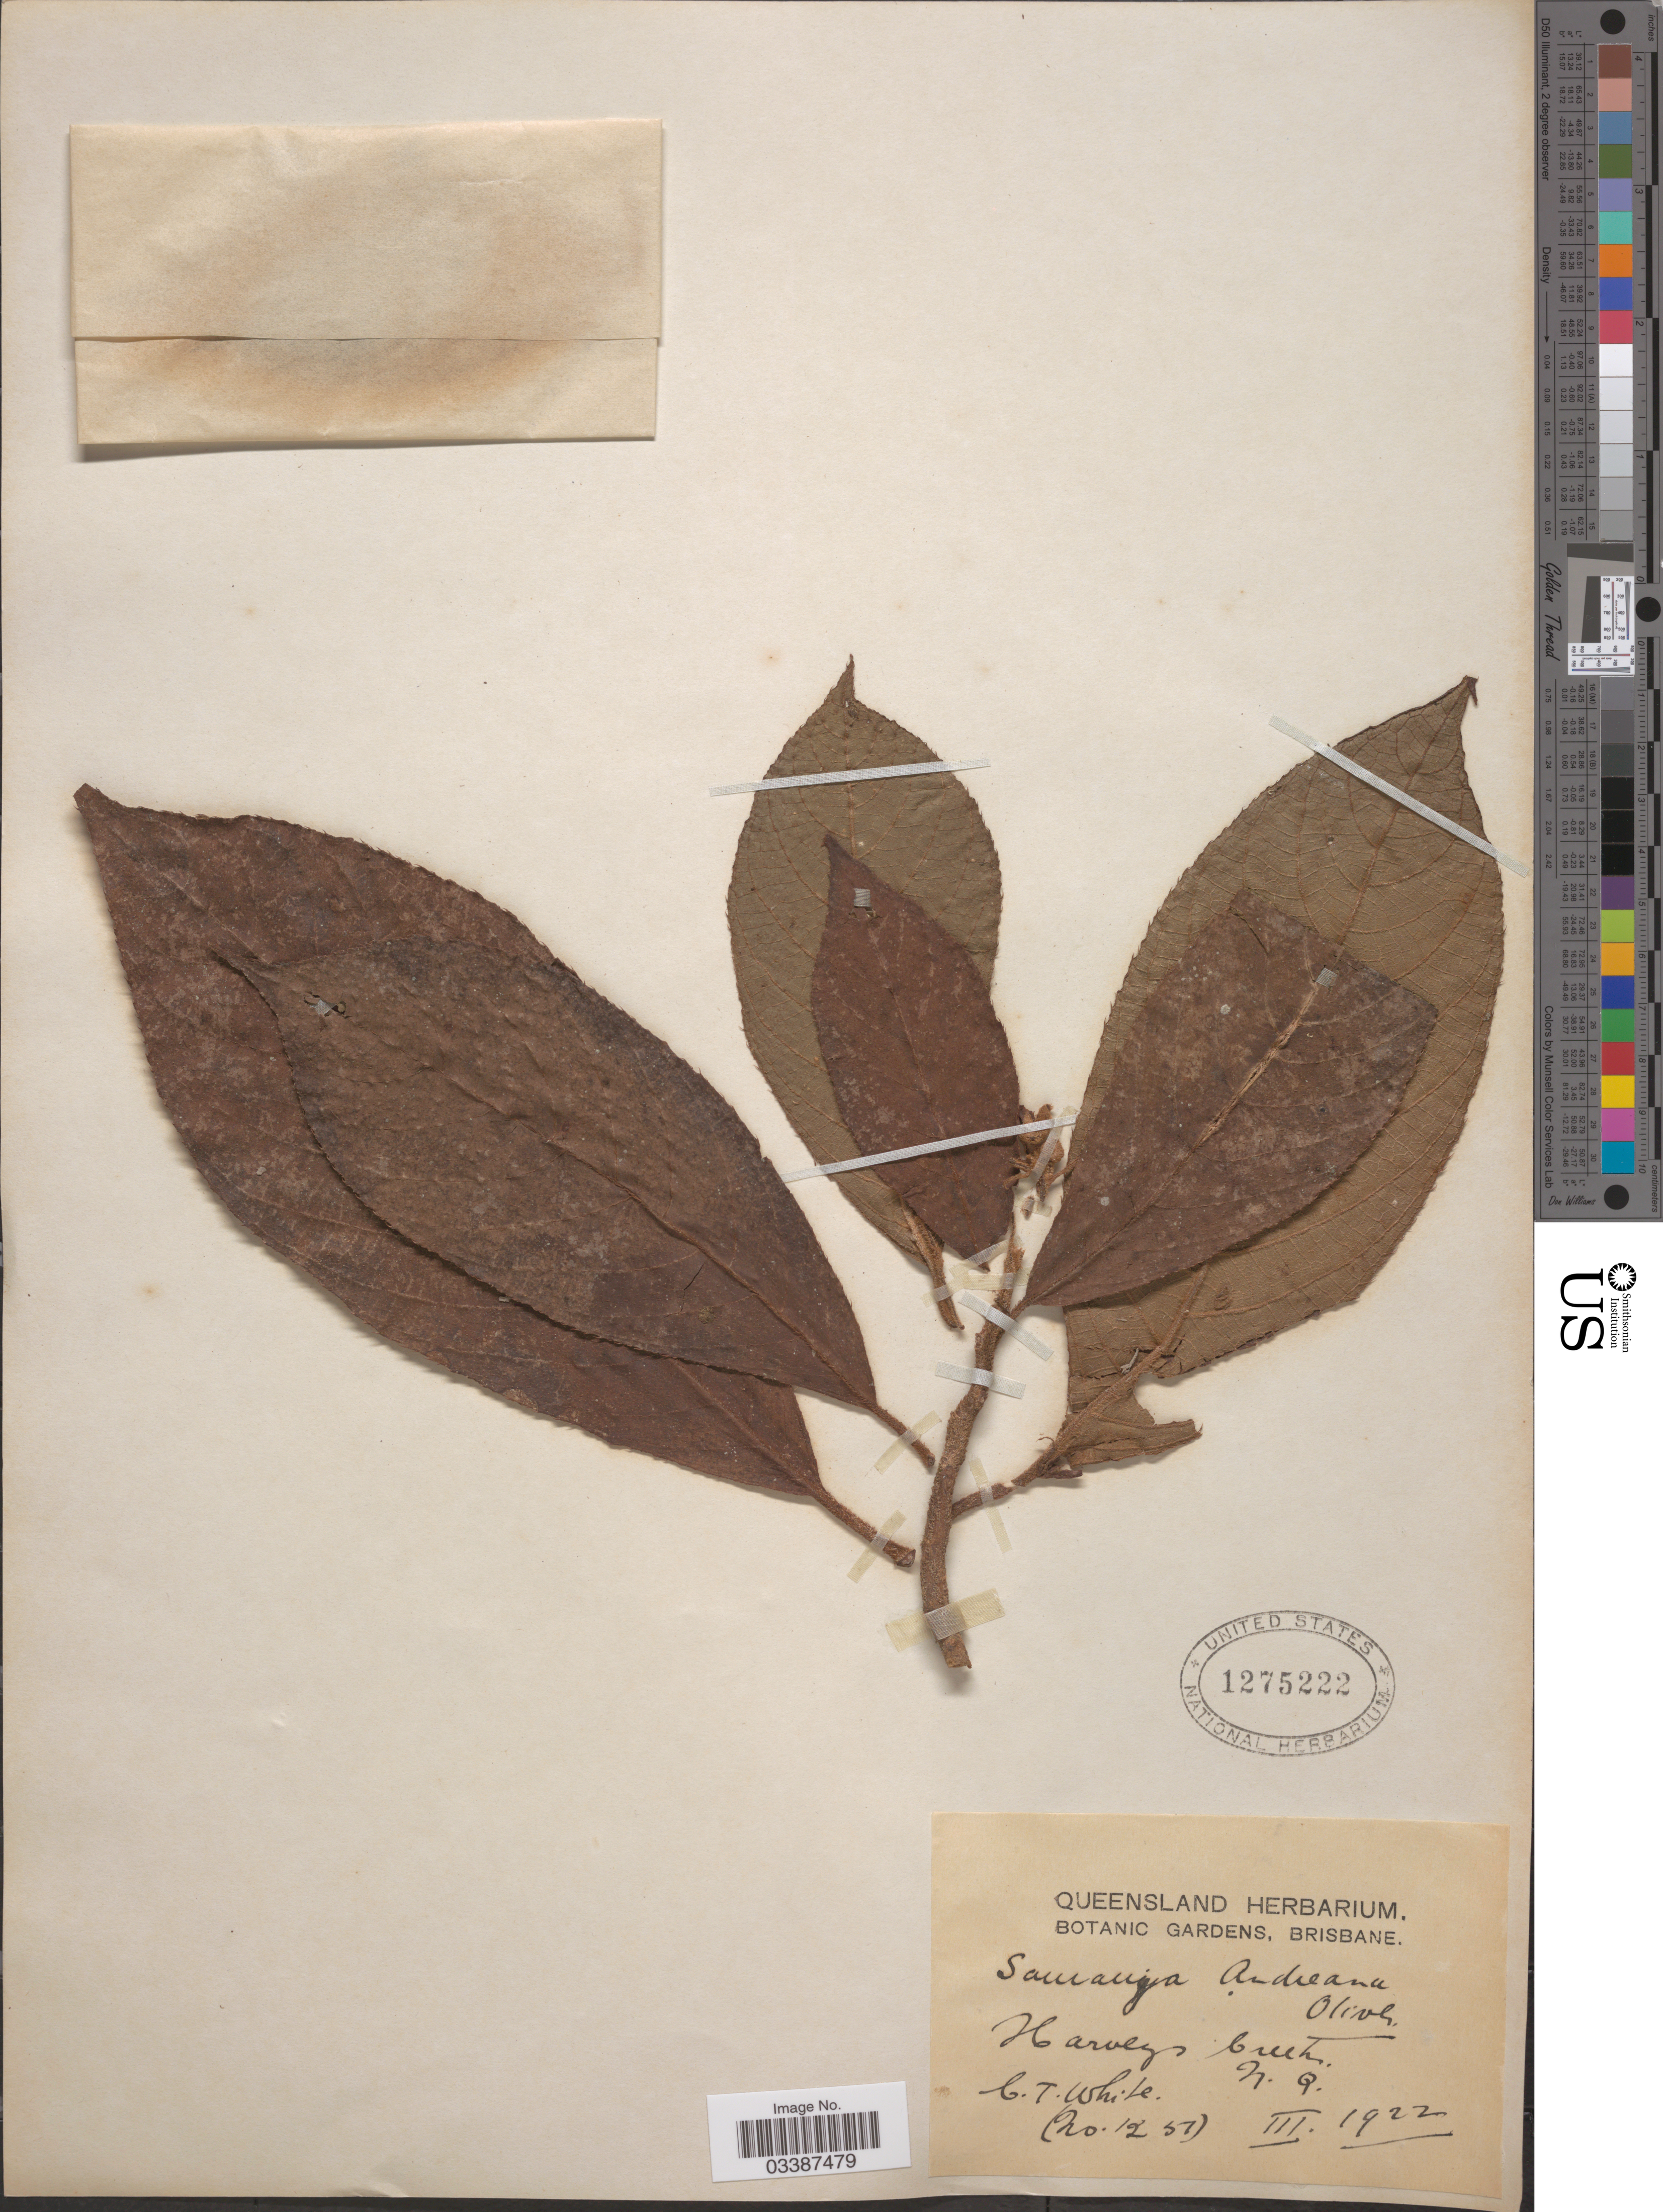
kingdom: Plantae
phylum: Tracheophyta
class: Magnoliopsida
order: Ericales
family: Actinidiaceae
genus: Saurauia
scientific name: Saurauia andreana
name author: F. Muell.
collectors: C. T. White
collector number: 1251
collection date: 1922-03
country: Australia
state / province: Queensland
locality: Harveys Creek. N. Q.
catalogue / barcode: US 1275222